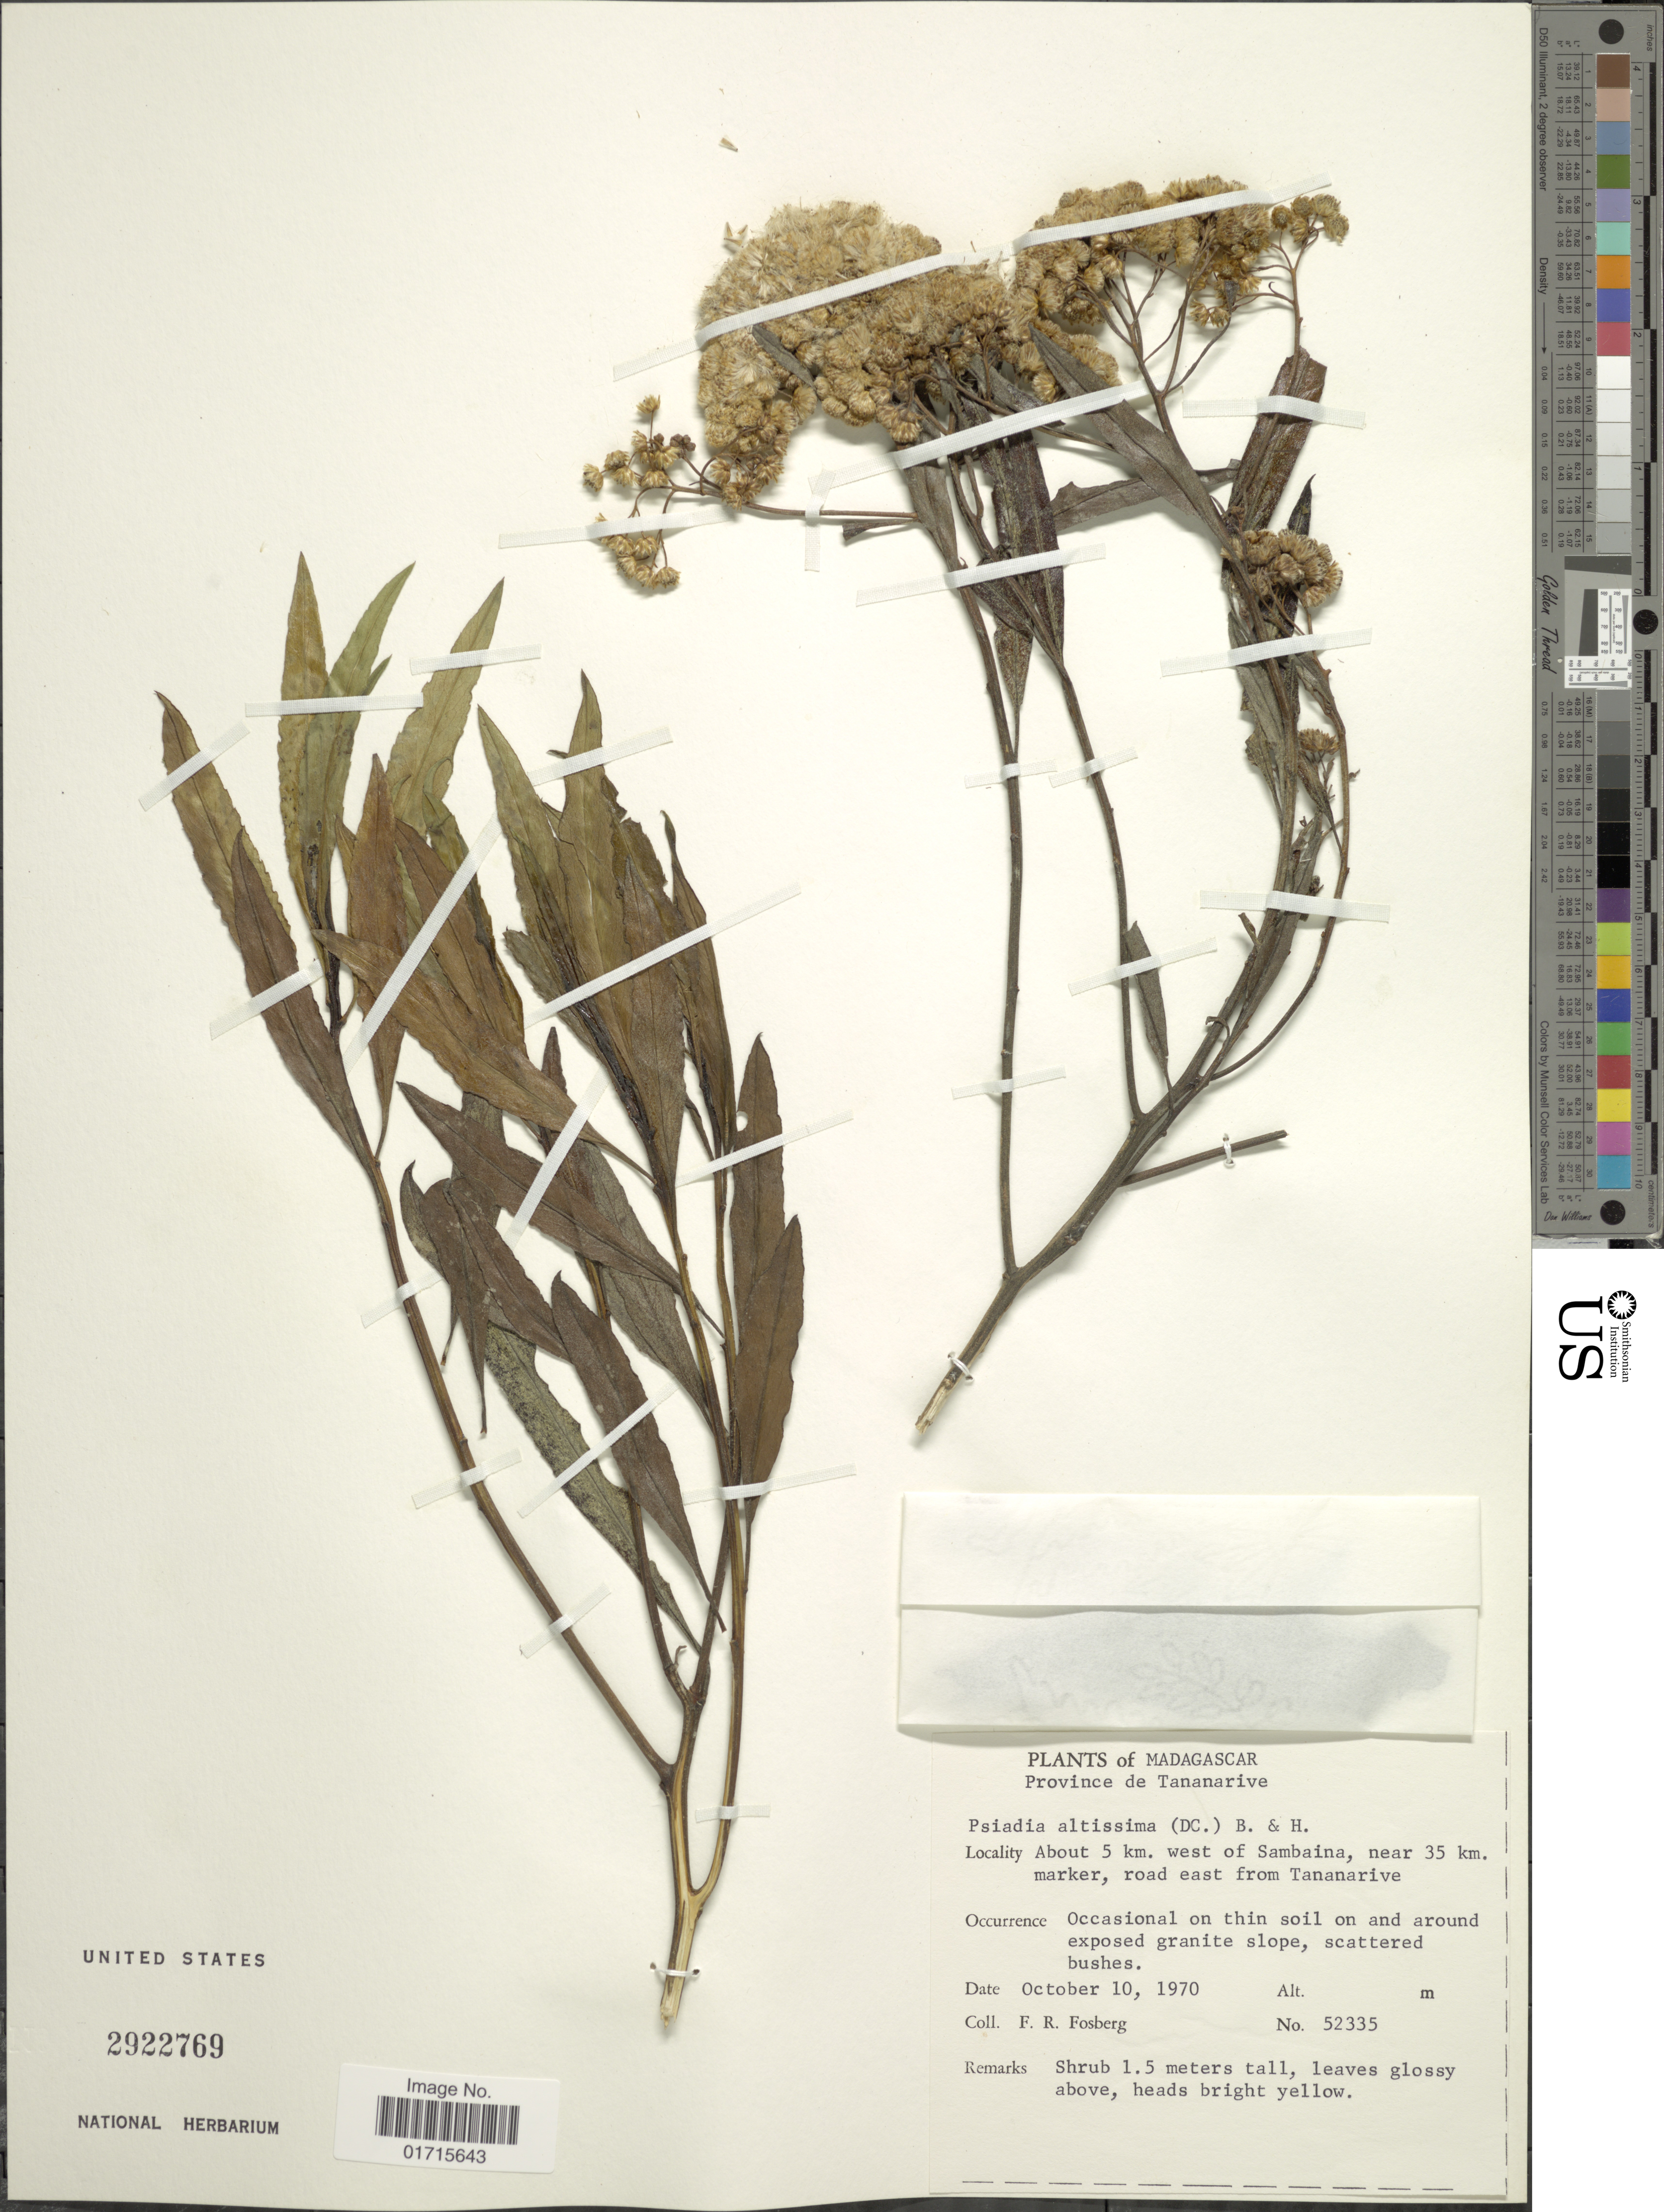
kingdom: Plantae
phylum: Tracheophyta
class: Magnoliopsida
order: Asterales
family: Asteraceae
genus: Psiadia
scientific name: Psiadia altissima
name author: Benth.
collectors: F. R. Fosberg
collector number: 52335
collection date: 1970-10-10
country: Madagascar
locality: Madagascar. Province de Tananarive. About 5 km. west of Sambaina, near 35 km. marker, road east from Tananarive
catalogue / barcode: US 2922769